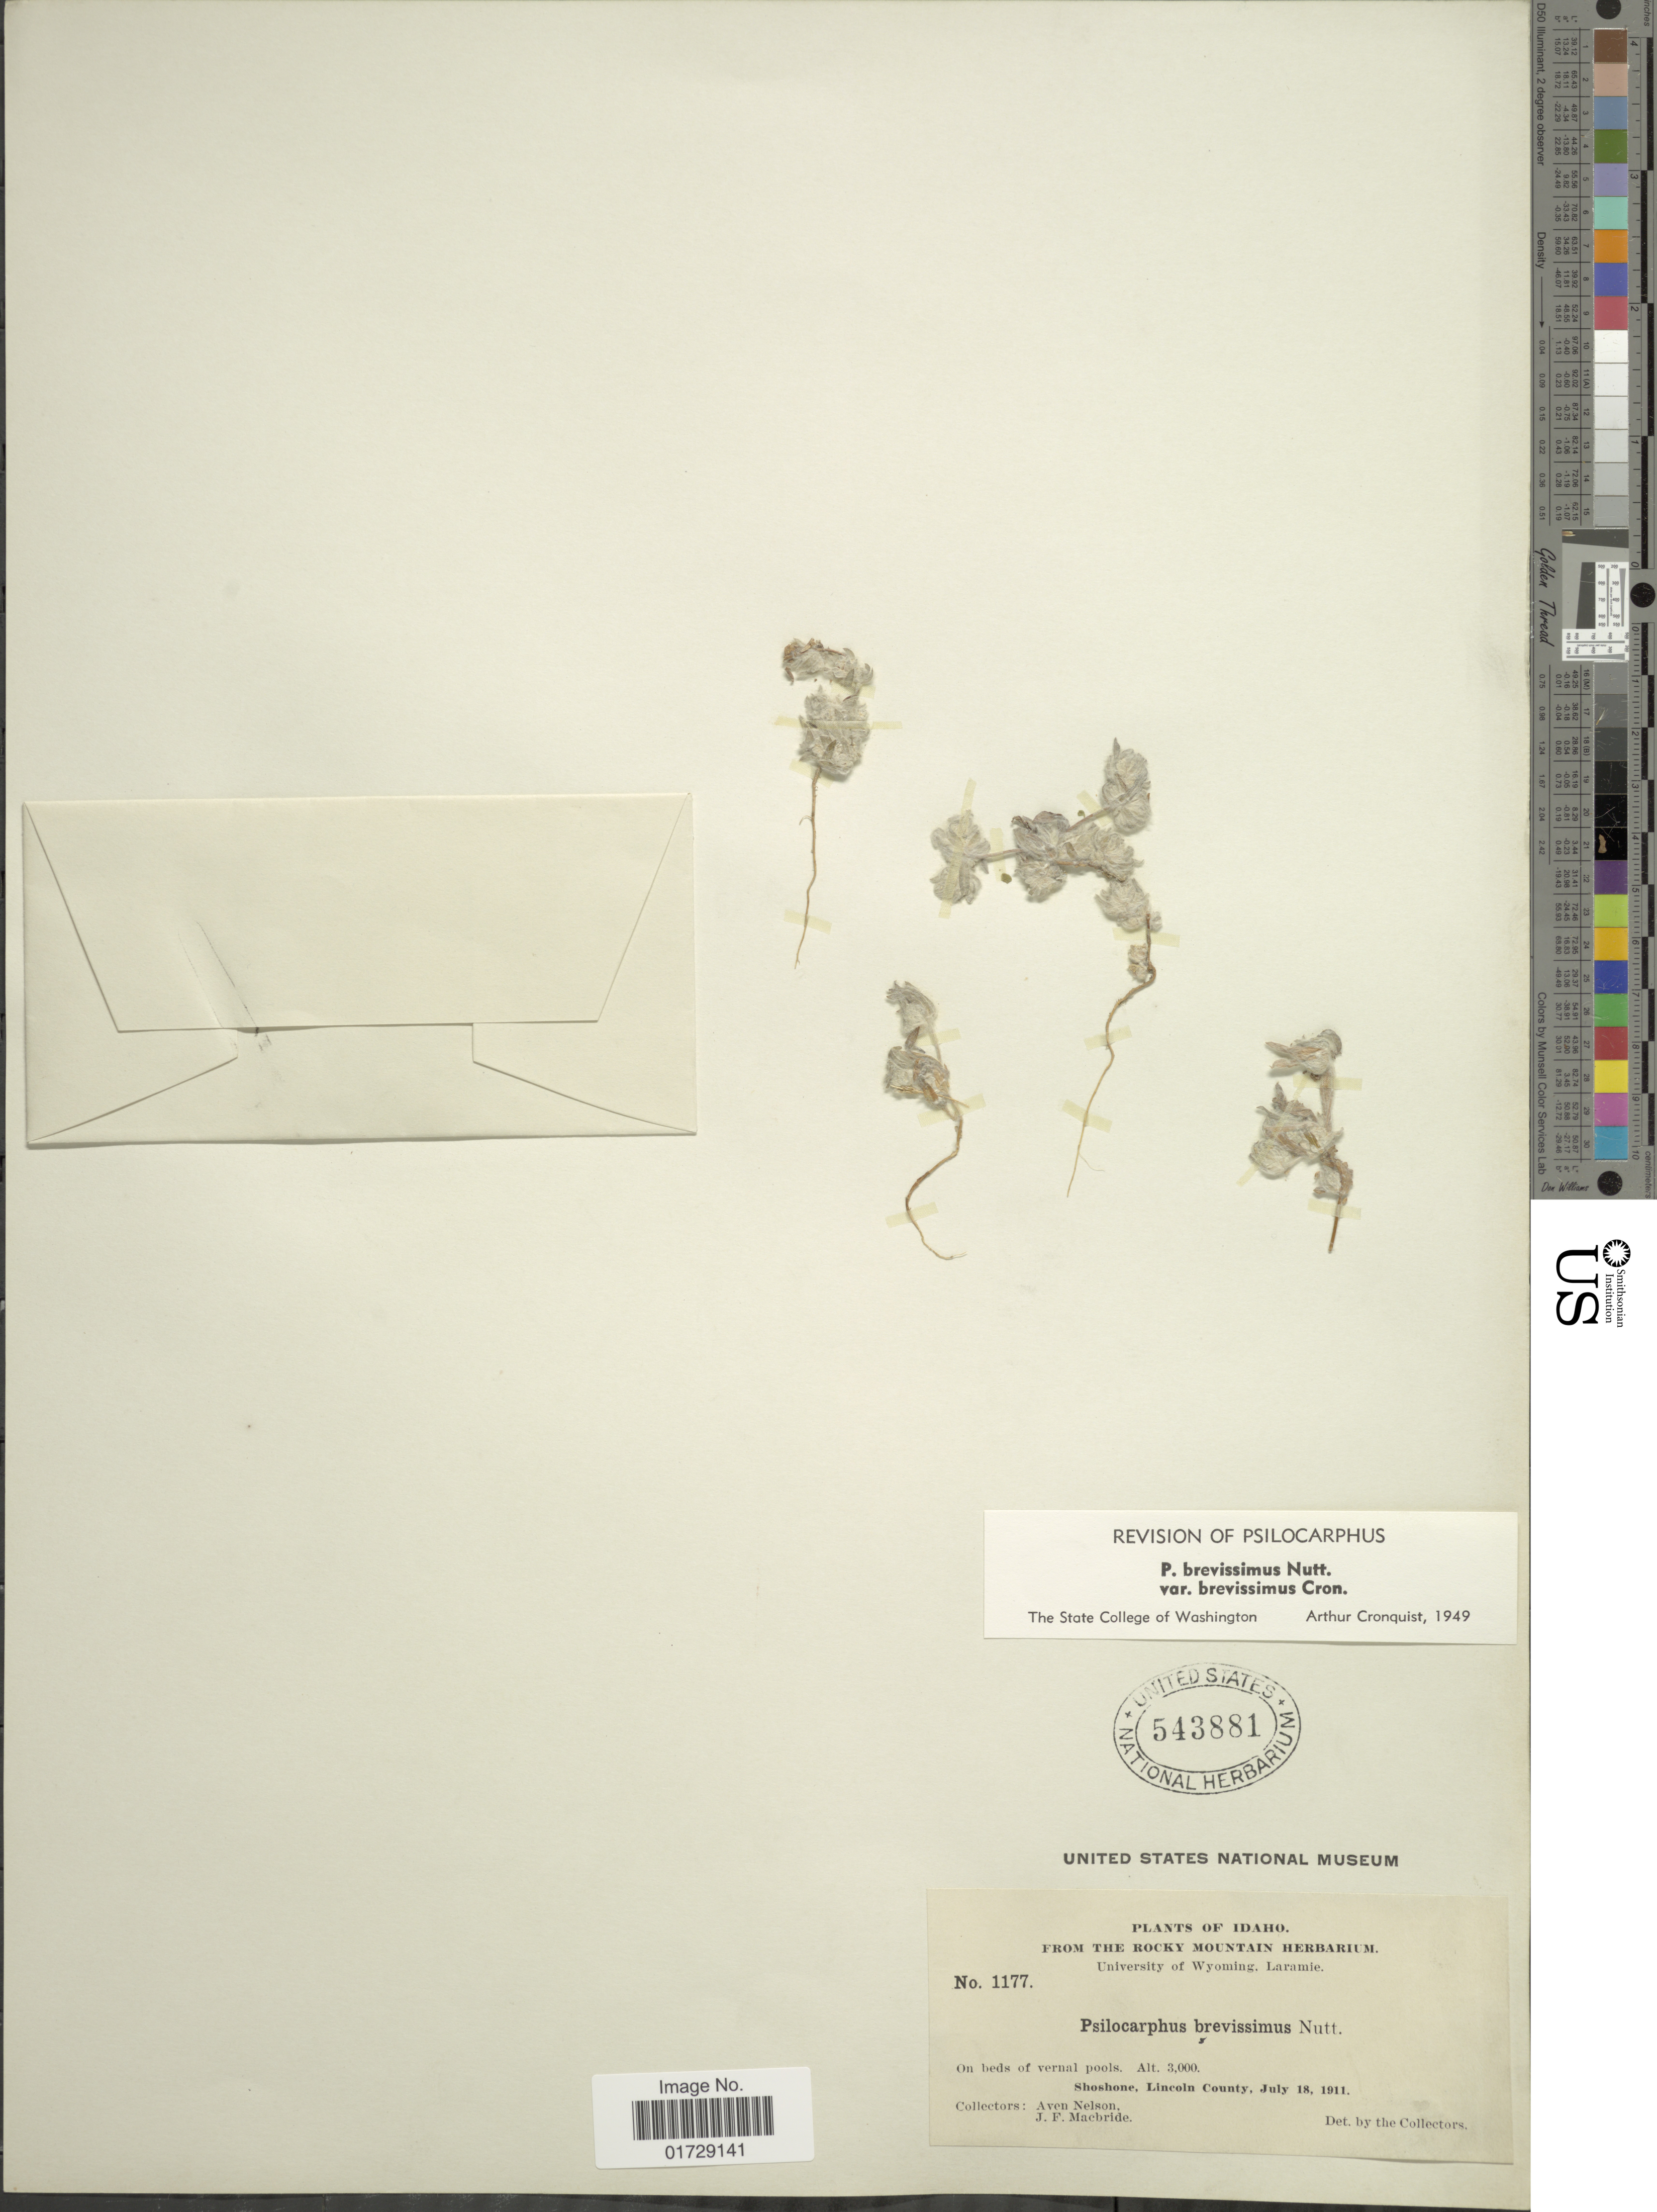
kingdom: Plantae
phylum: Tracheophyta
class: Magnoliopsida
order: Asterales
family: Asteraceae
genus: Psilocarphus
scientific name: Psilocarphus brevissimus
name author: Nutt.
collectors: A. Nelson & J. F. Macbride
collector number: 1177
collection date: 1911-07-18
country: United States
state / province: Idaho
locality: Shoshone, Lincoln County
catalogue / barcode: US 543881